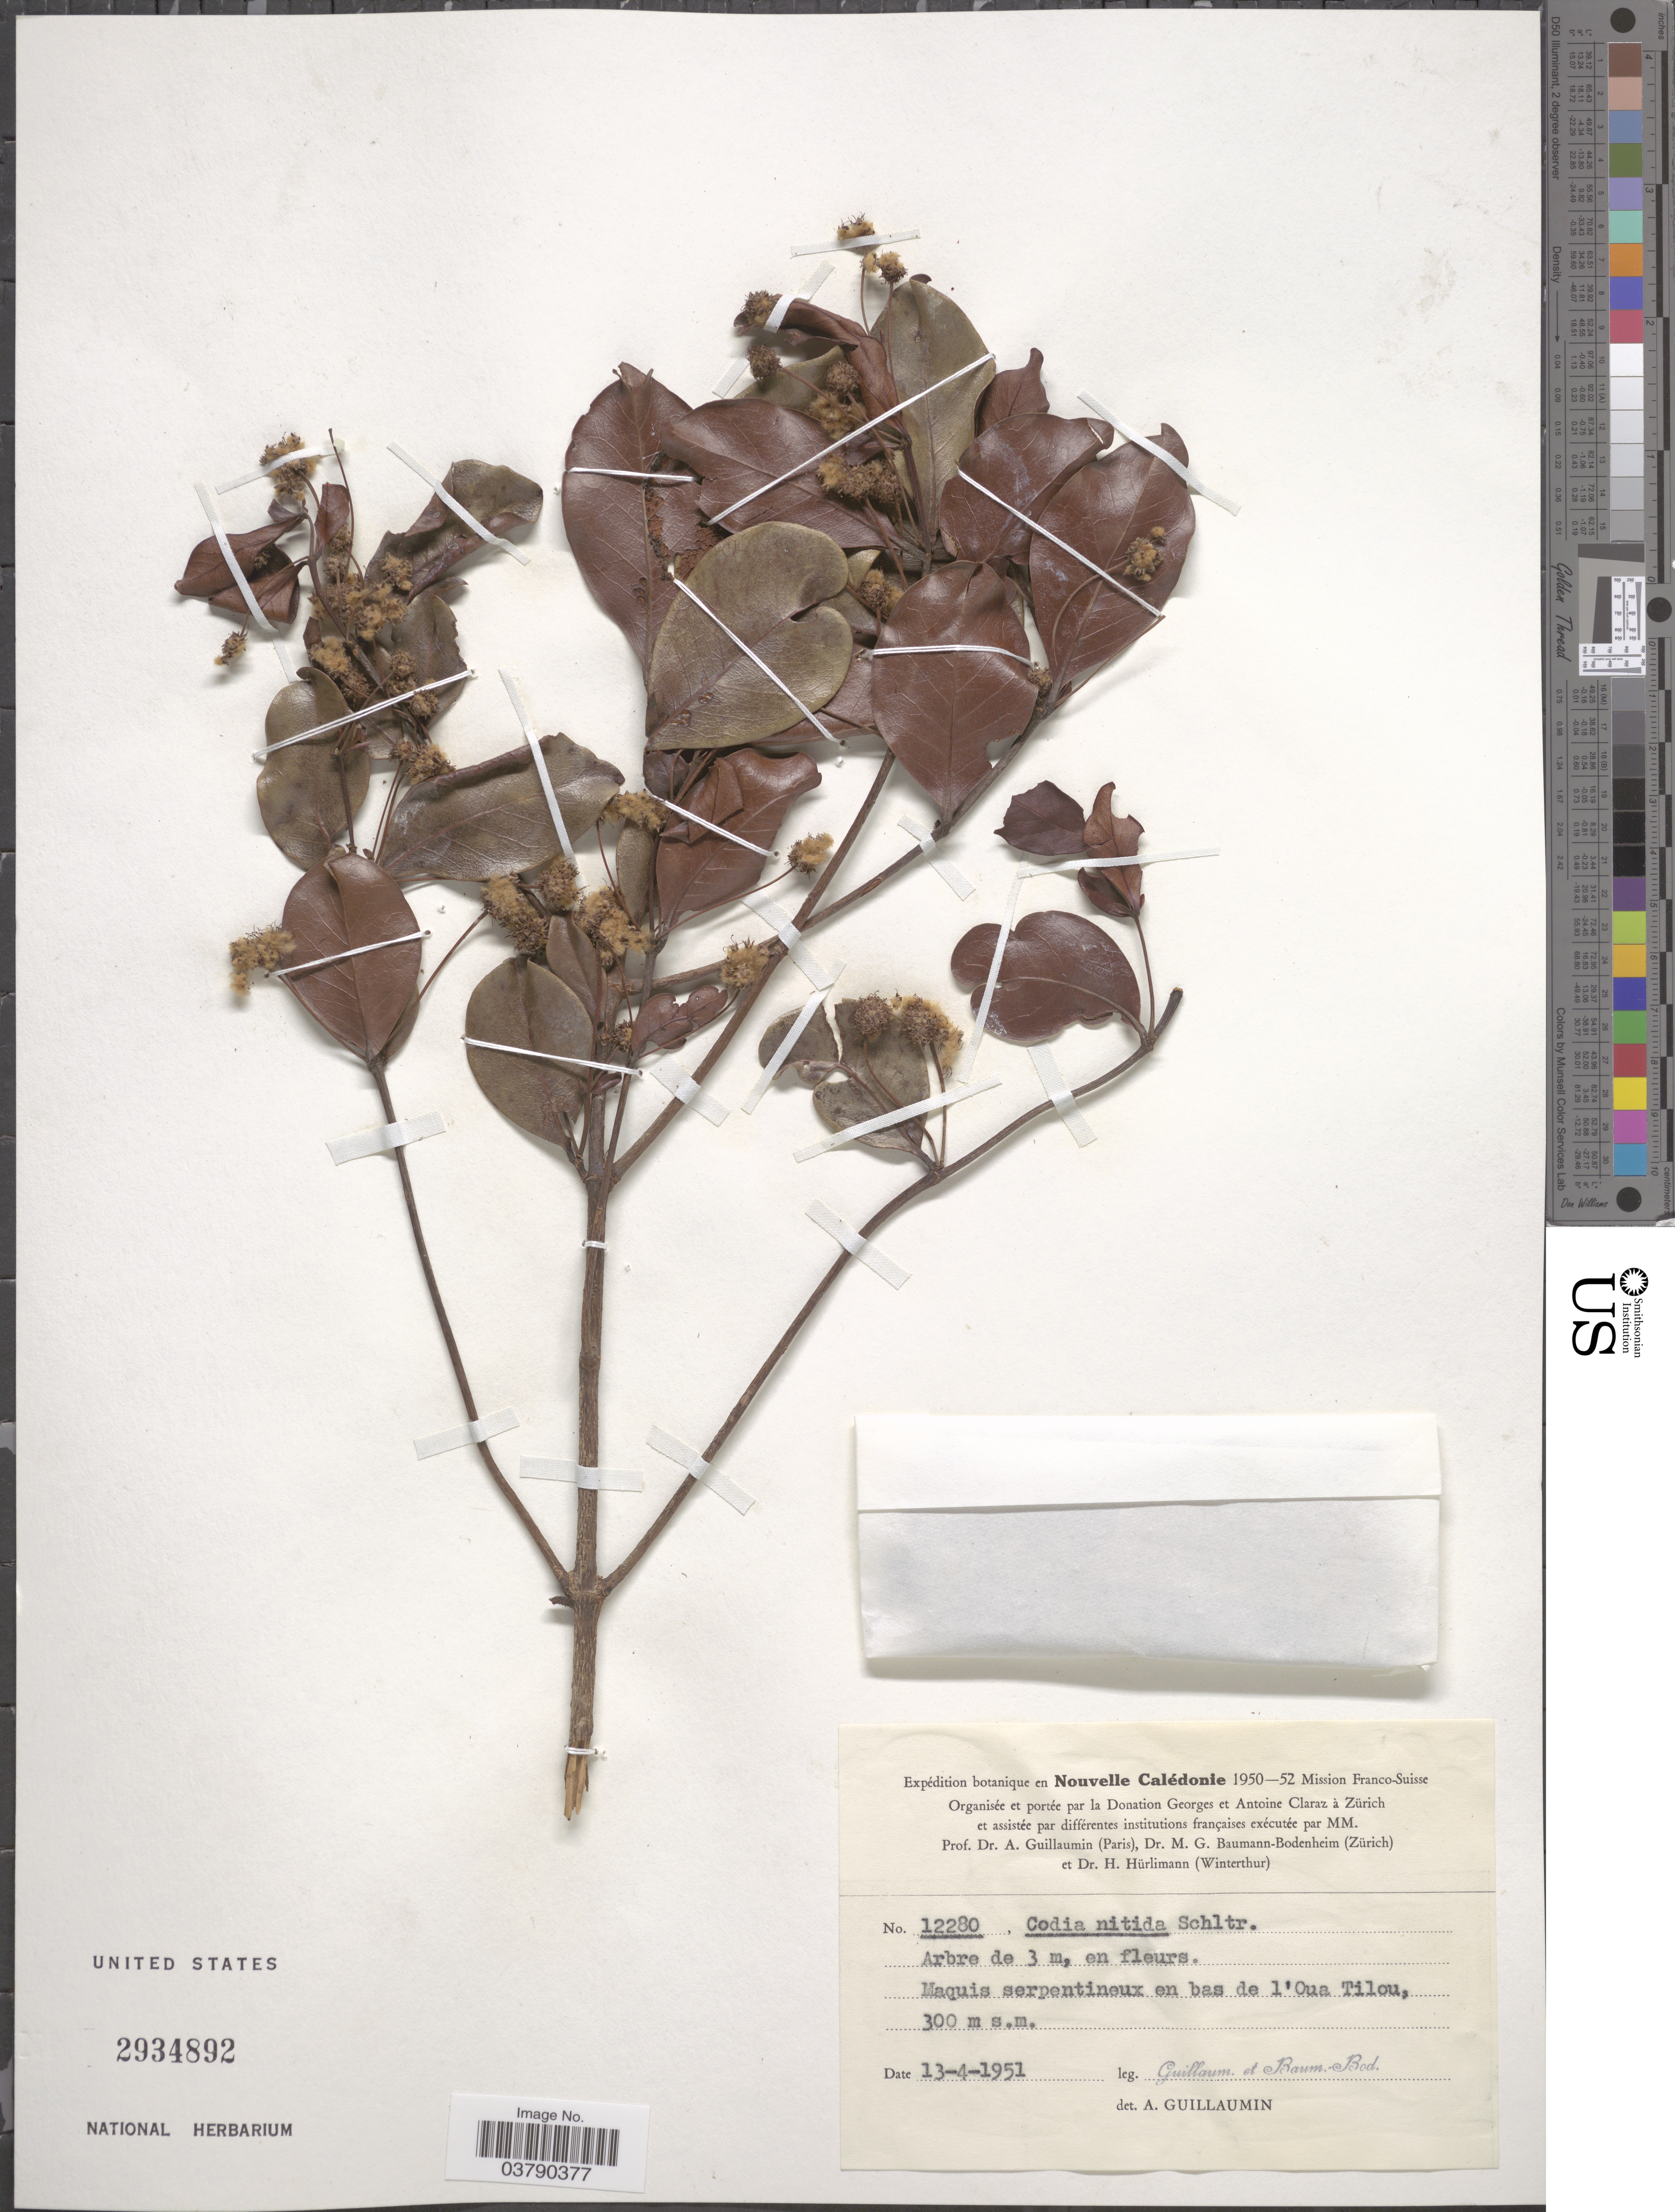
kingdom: Plantae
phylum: Tracheophyta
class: Magnoliopsida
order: Oxalidales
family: Cunoniaceae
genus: Codia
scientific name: Codia nitida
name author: Schltr.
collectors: A. Guillaumin & M. G. Baumann-Bodenheim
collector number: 12280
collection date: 1951-04-13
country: New Caledonia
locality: Nouvelle Calédonie. Maquis serpentineux en bas de l'Oua Tilou.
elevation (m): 300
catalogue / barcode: US 2934892